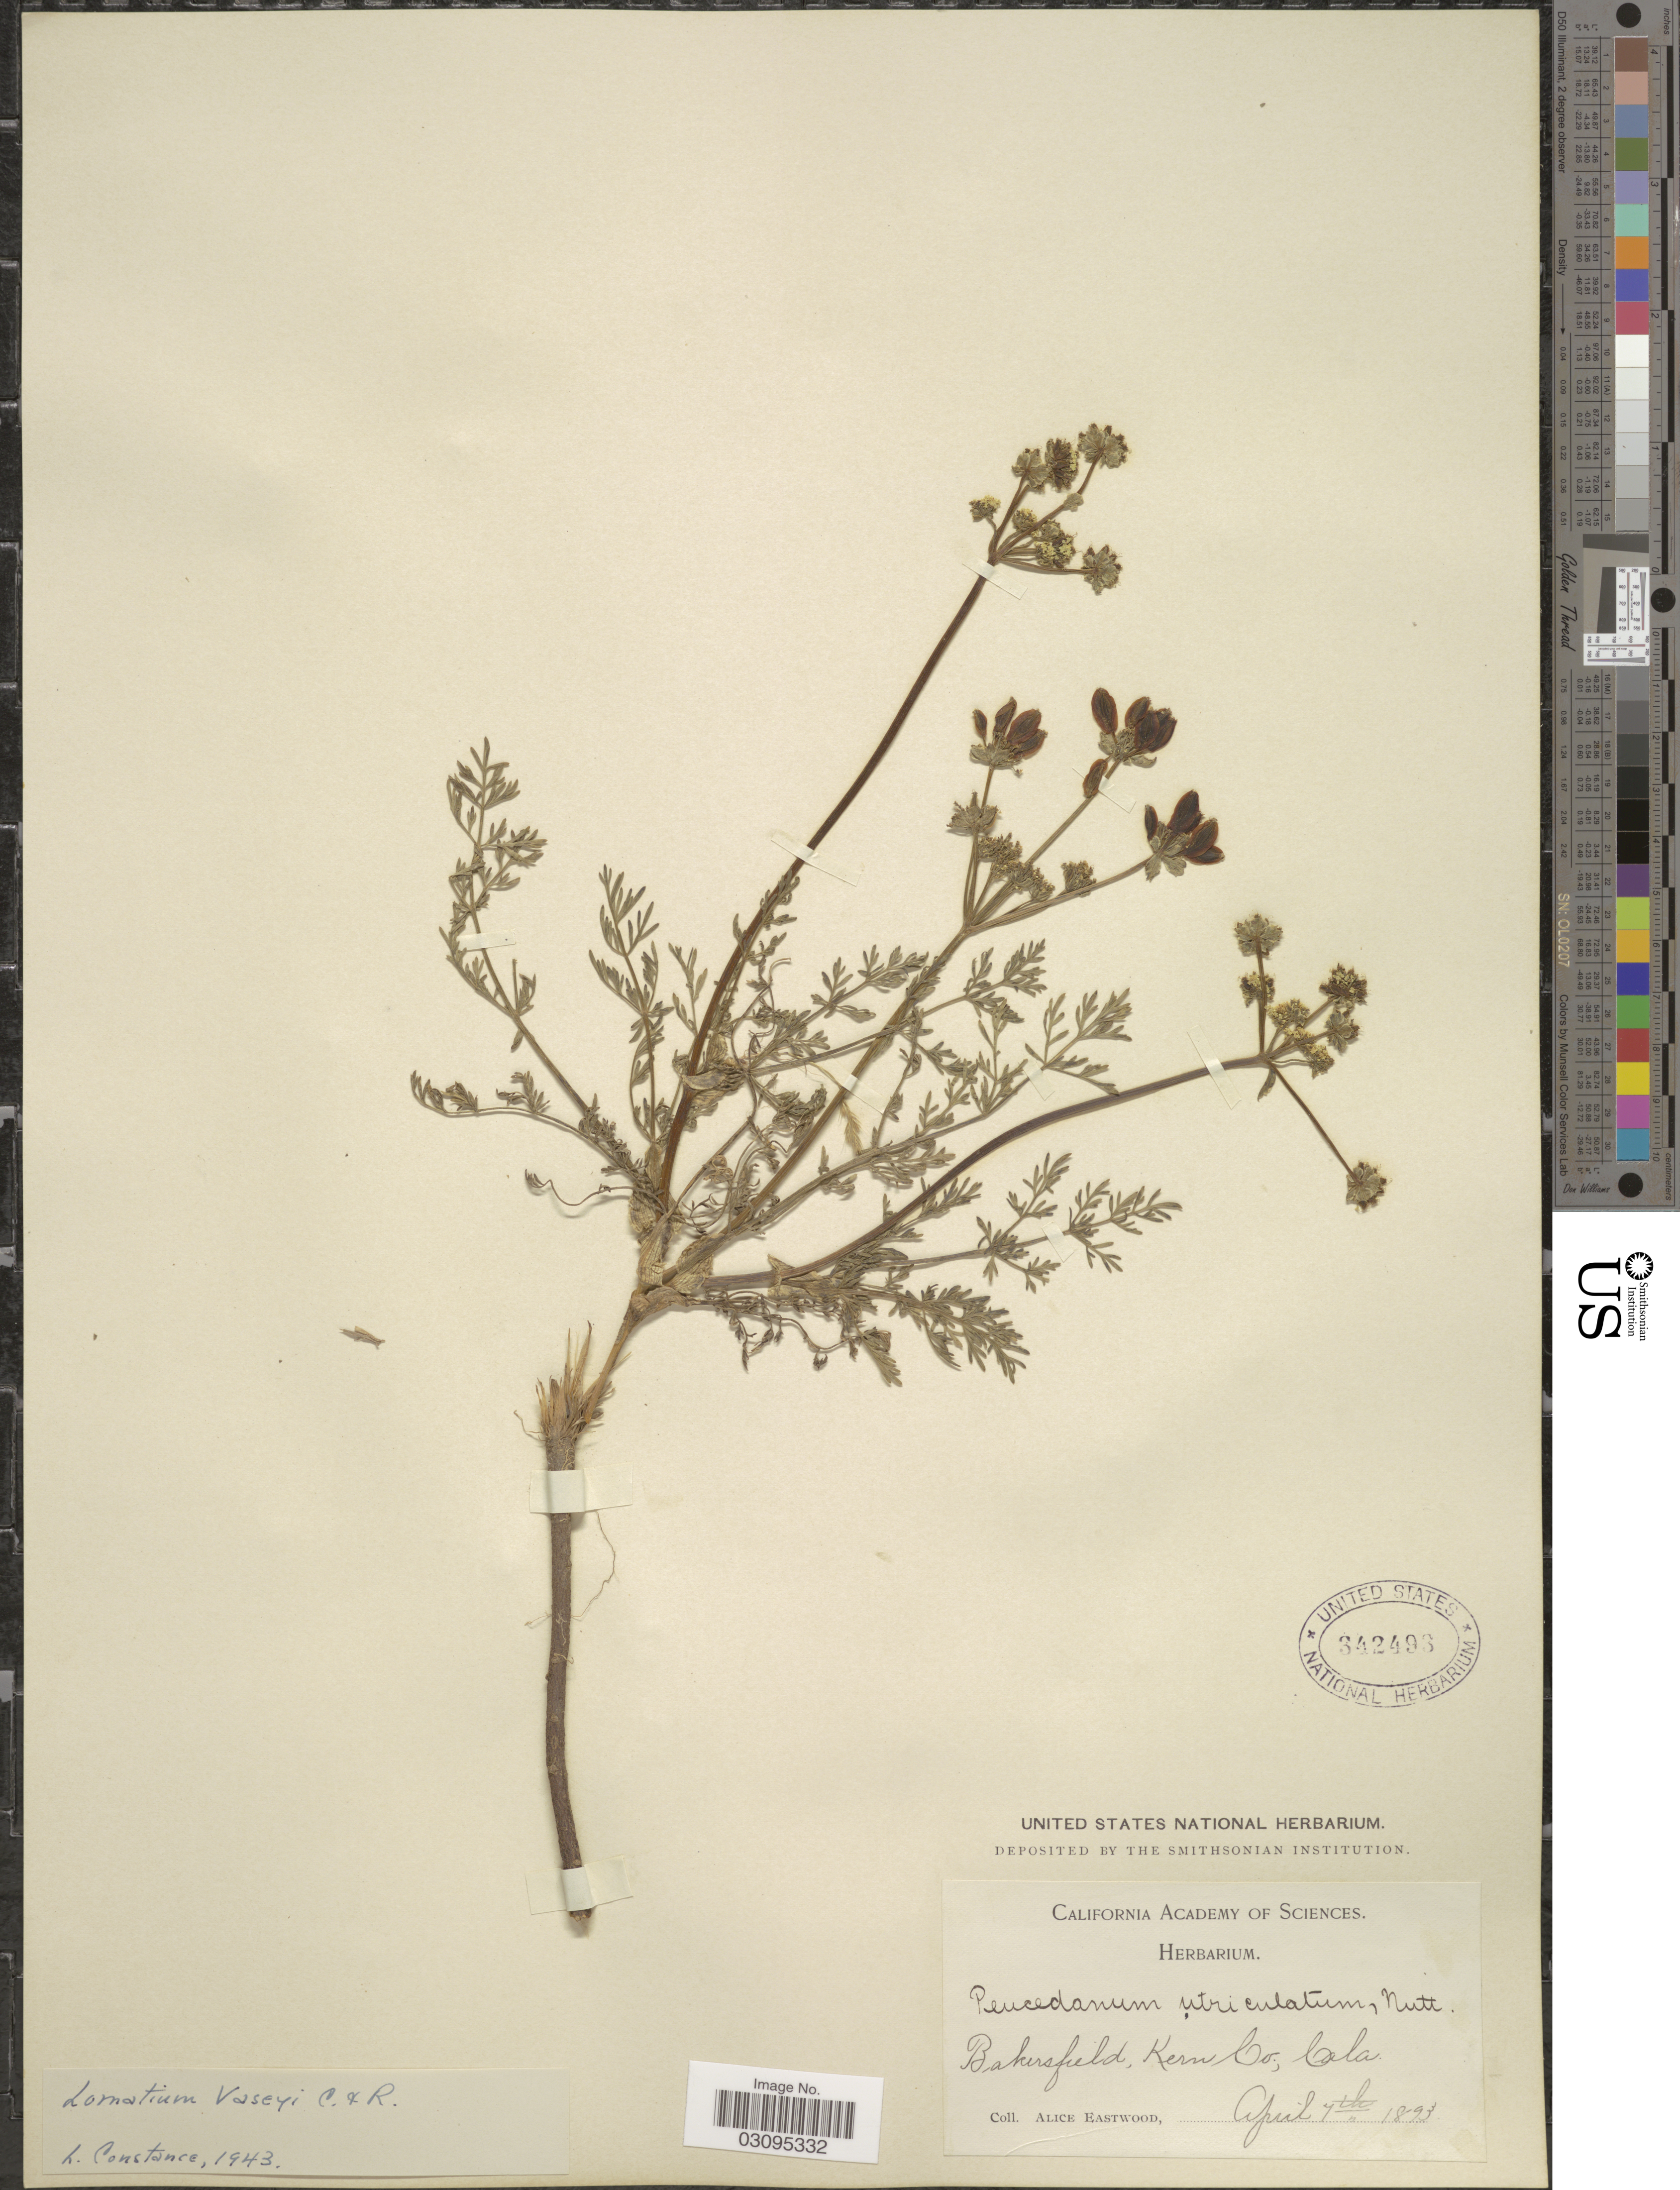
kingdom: Plantae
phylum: Tracheophyta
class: Magnoliopsida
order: Apiales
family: Apiaceae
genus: Lomatium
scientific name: Lomatium vaseyi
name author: (J.M. Coult. & Rose) J.M. Coult. & Rose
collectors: A. Eastwood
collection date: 1893-04-07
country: United States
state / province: California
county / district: Kern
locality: Bakersfild, Kern Co.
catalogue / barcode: US 342493